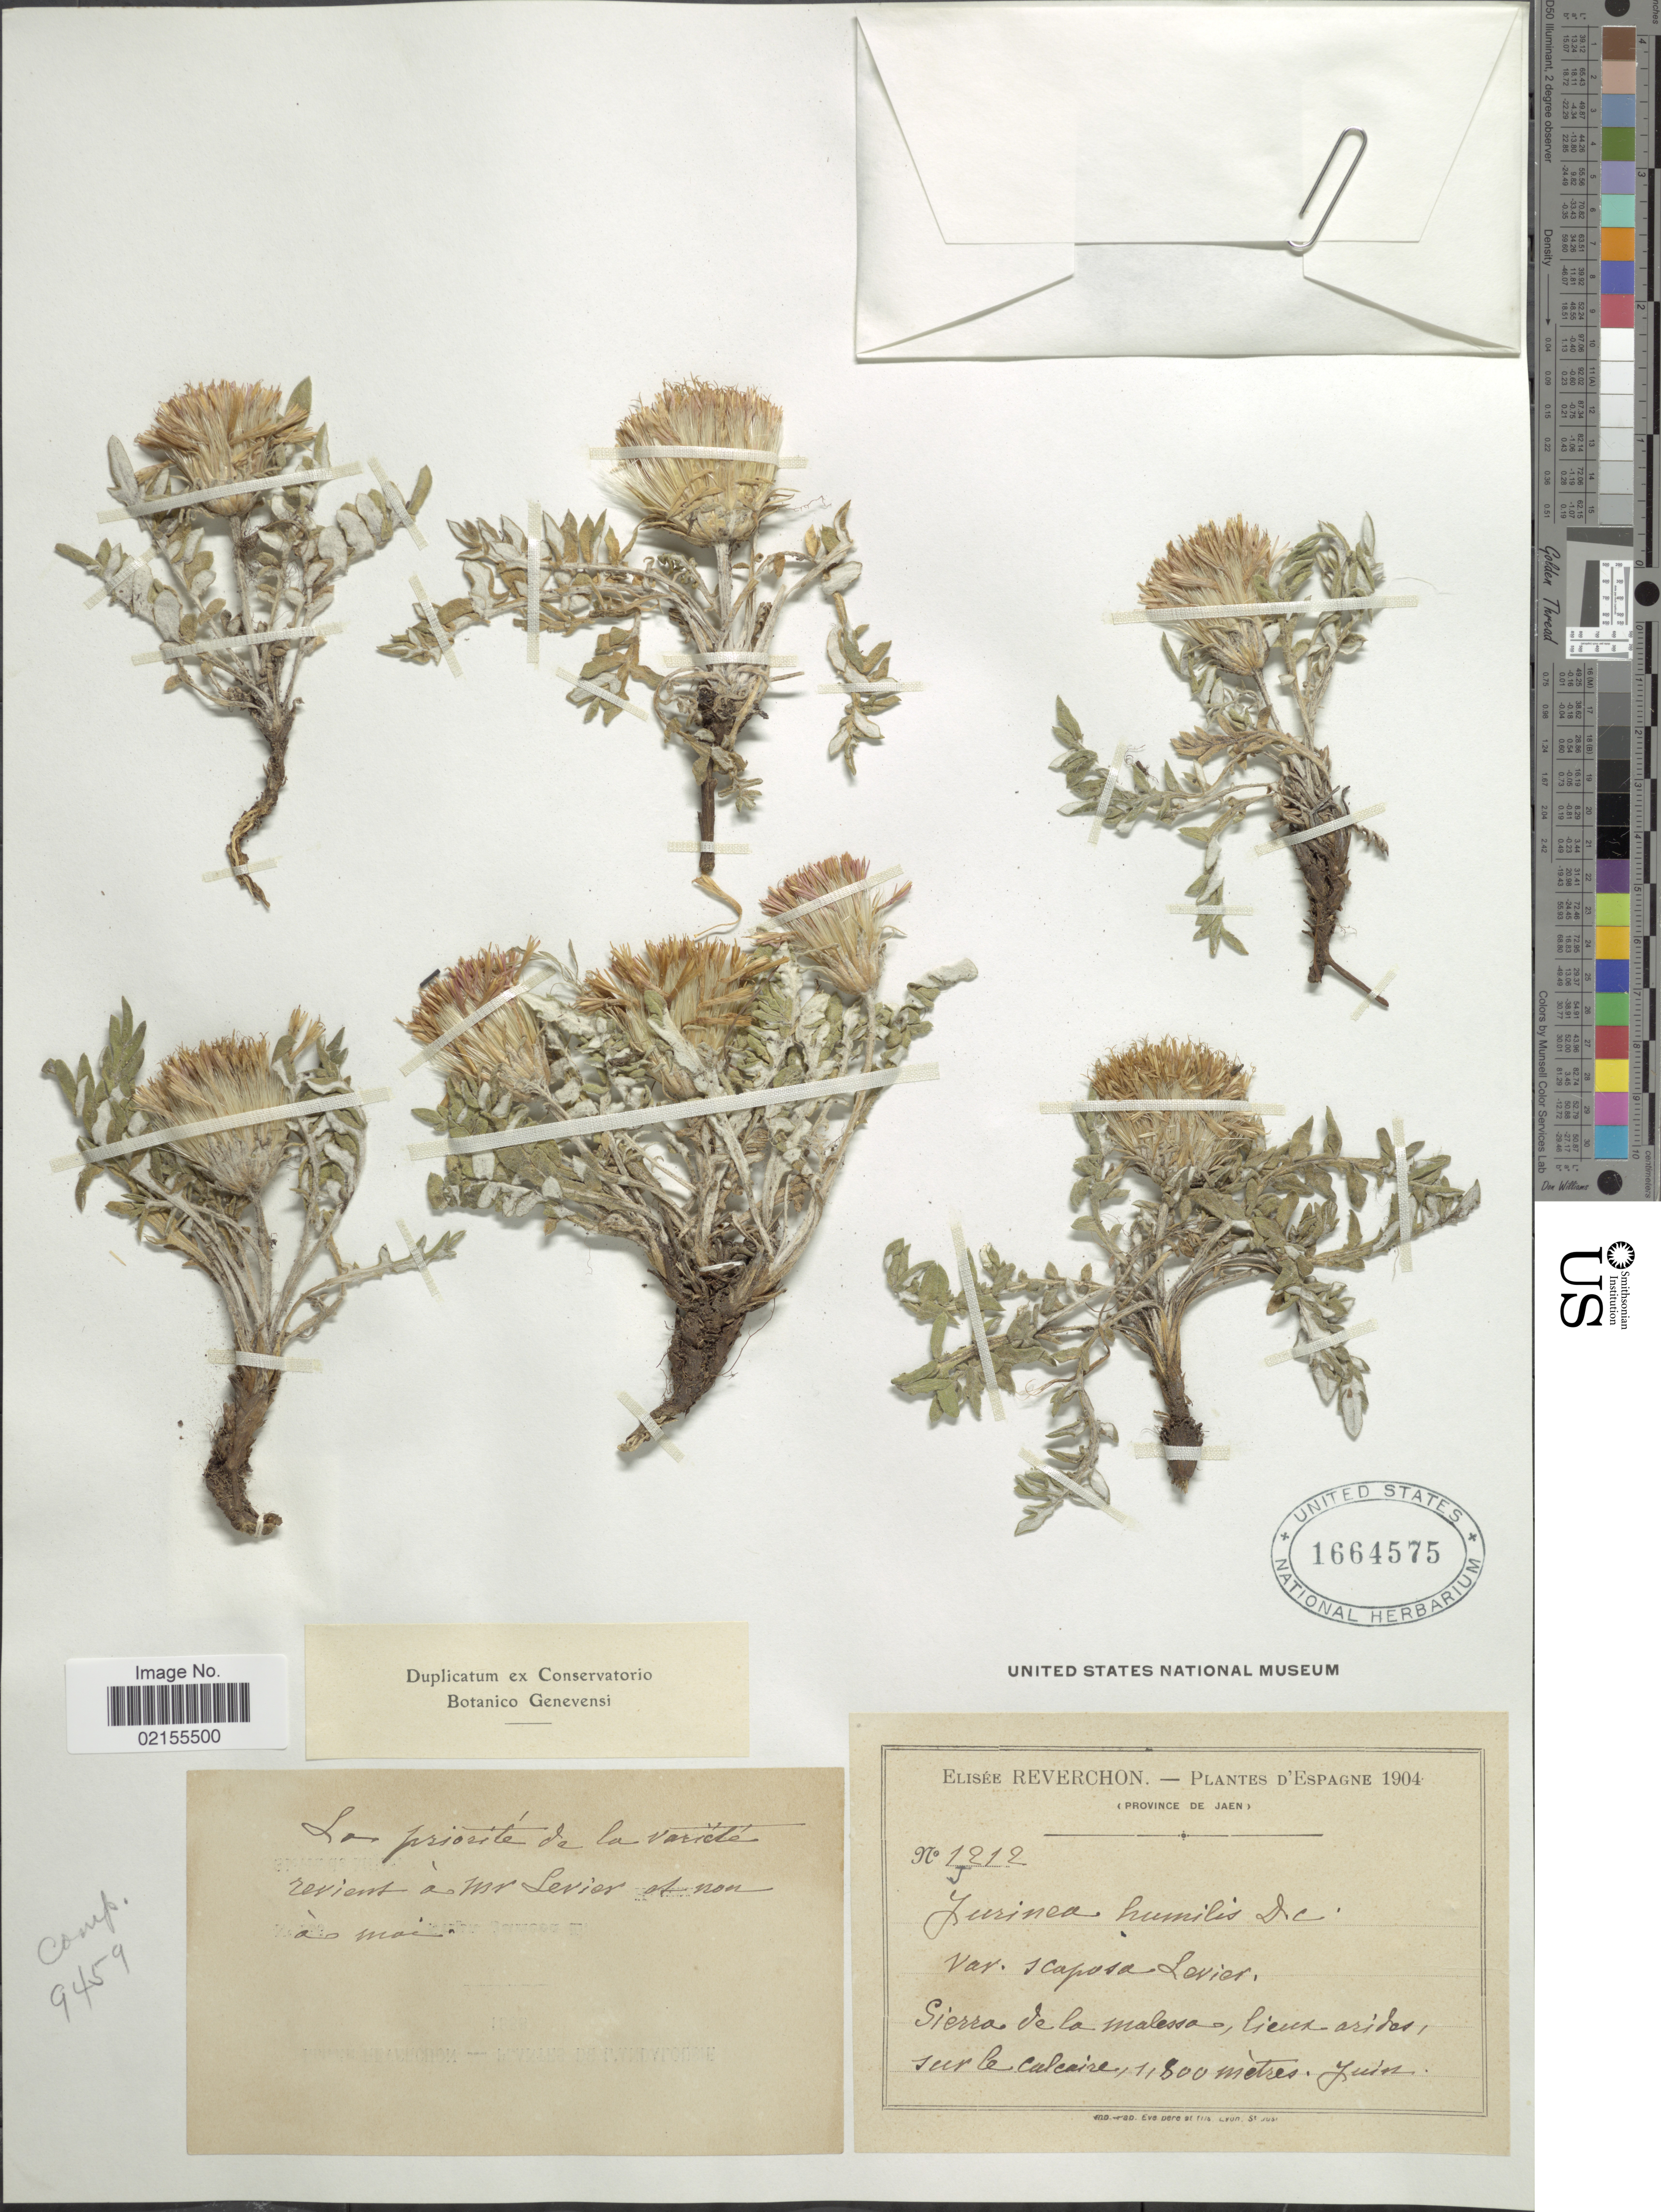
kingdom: Plantae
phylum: Tracheophyta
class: Magnoliopsida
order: Asterales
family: Asteraceae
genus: Jurinea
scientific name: Jurinea humilis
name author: (Desf.) DC.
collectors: E. Reverchon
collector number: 1212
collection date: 1904-06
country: Spain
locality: Province de Jaen, Sierra de la Malessa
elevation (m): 1800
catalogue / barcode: US 1664575